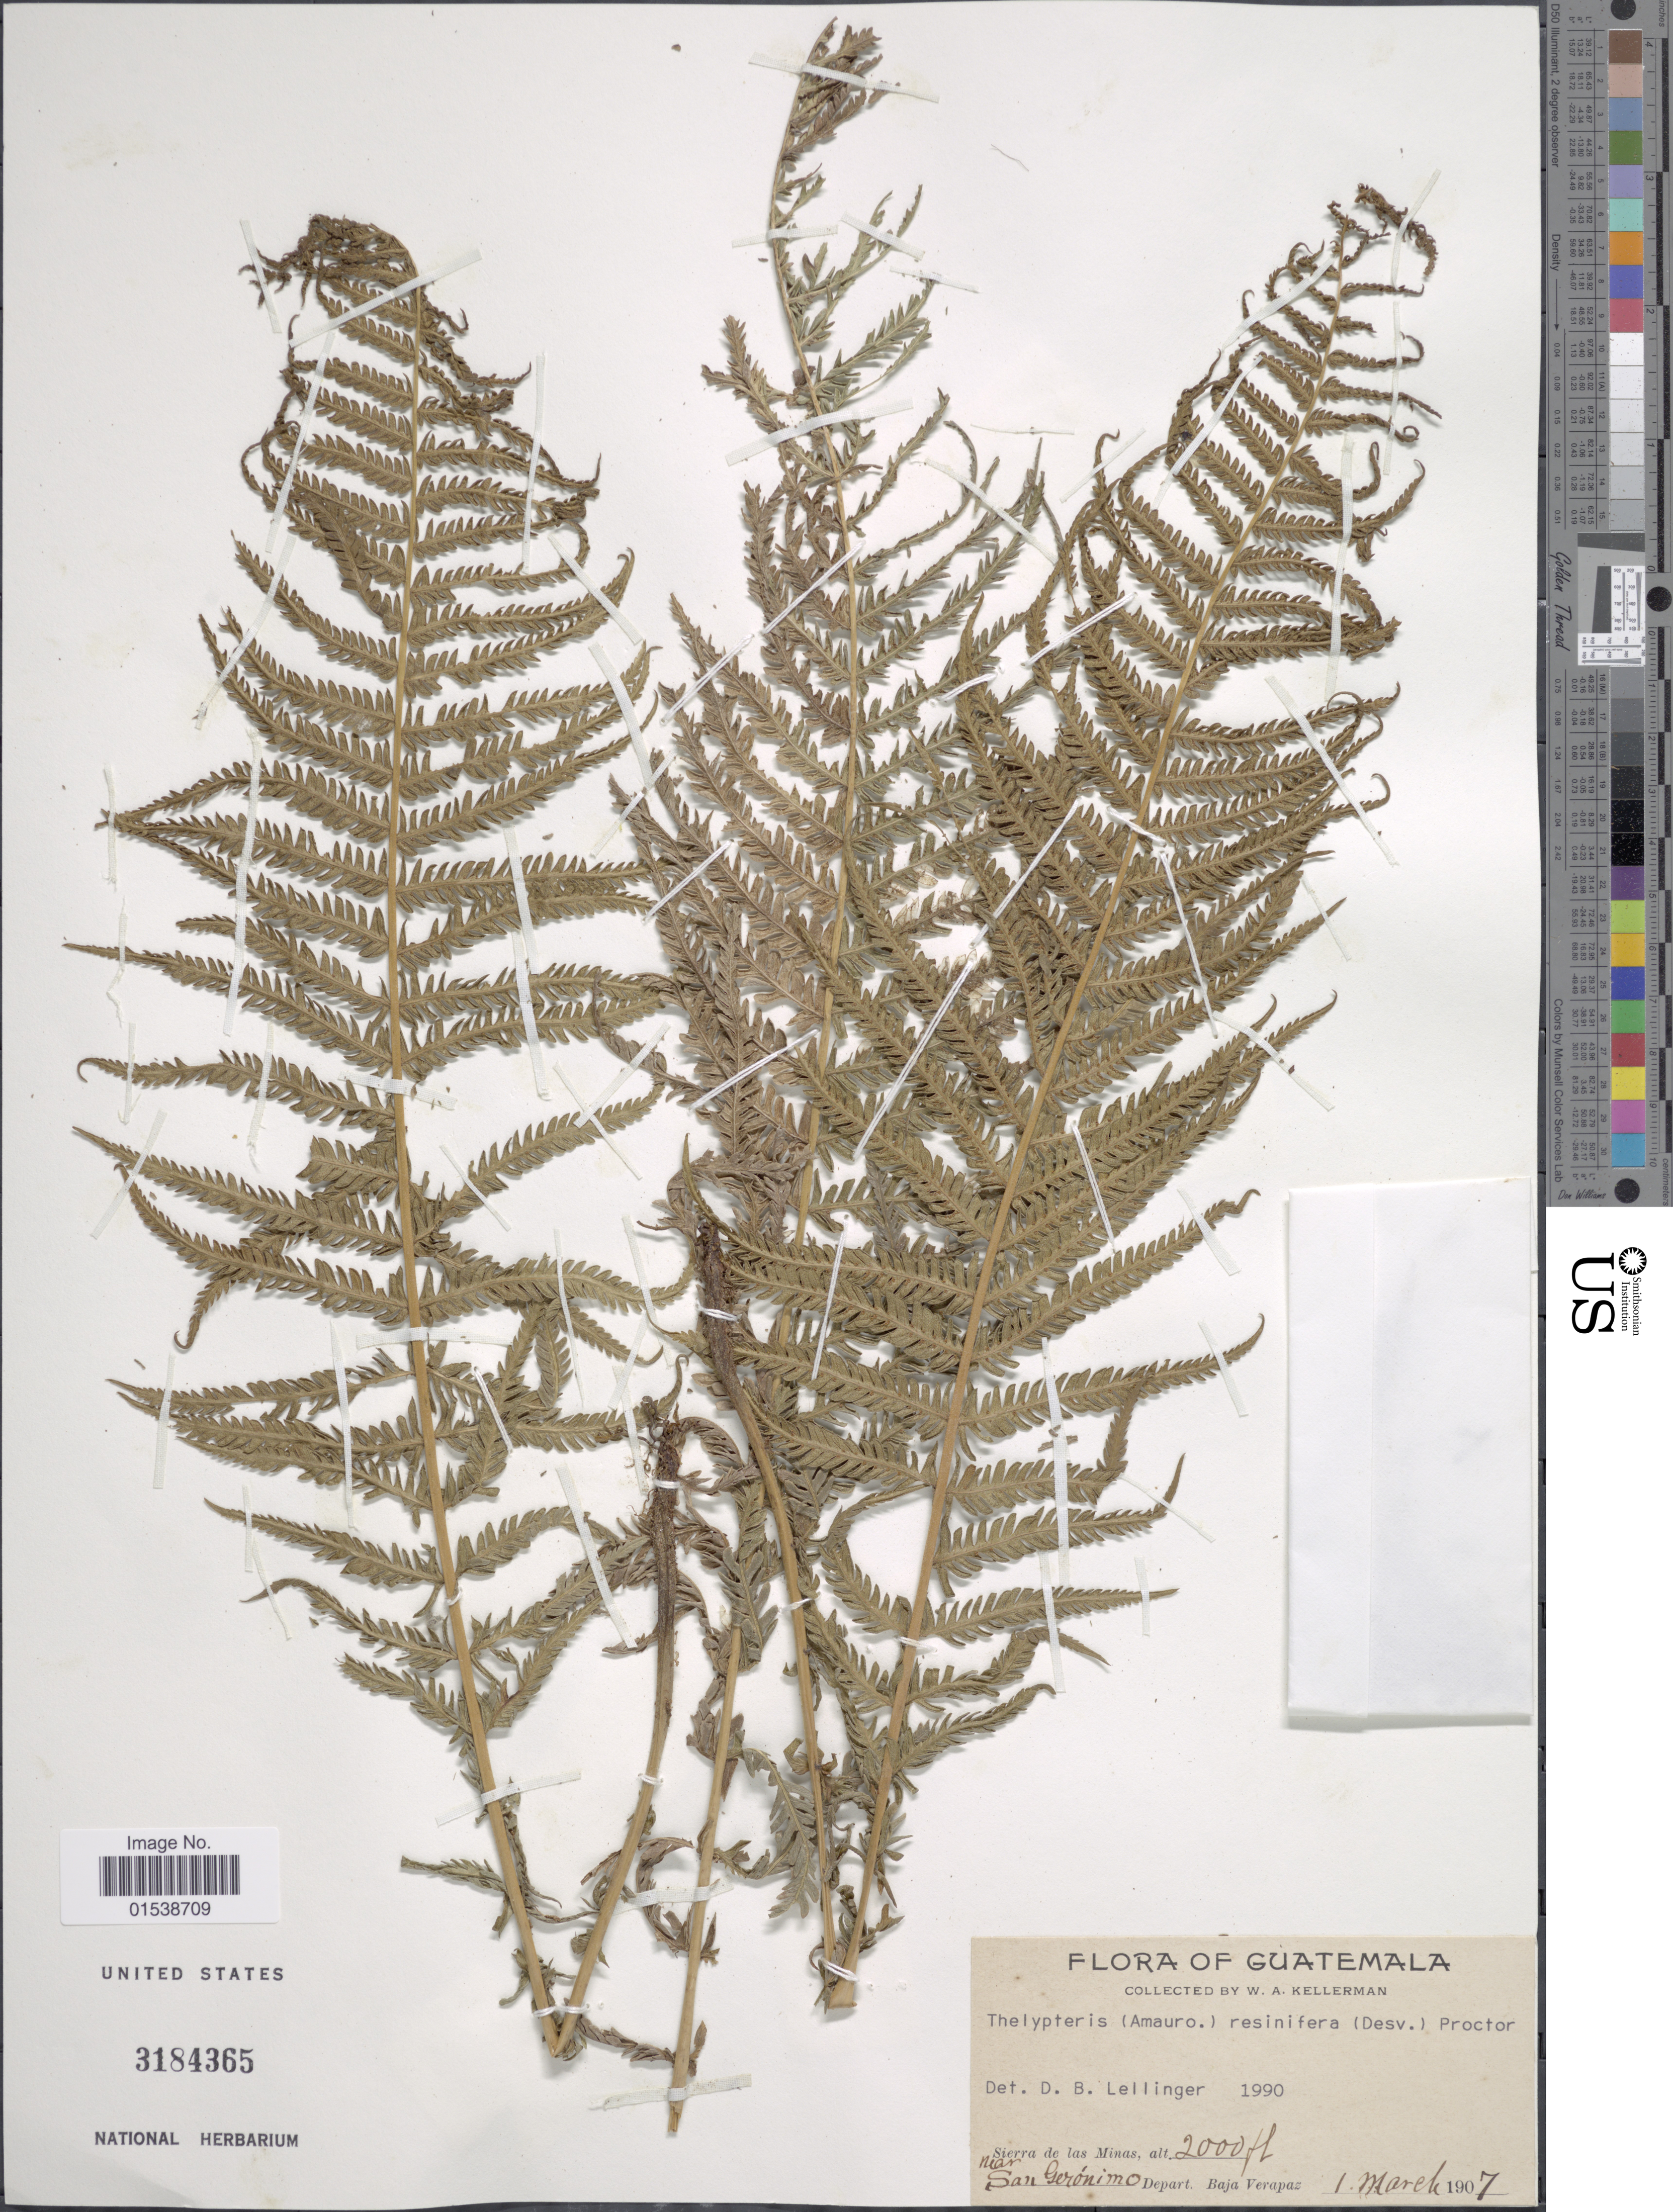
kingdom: Plantae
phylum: Tracheophyta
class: Polypodiopsida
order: Polypodiales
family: Thelypteridaceae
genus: Amauropelta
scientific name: Amauropelta resinifera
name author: (Desv.) Pic. Serm.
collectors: W. Kellerman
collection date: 1907-03-01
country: Guatemala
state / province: Baja Verapaz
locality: Sierra de las Minas, near San Geronimo, depart. Baja Verapaz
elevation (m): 610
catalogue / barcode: US 3184365